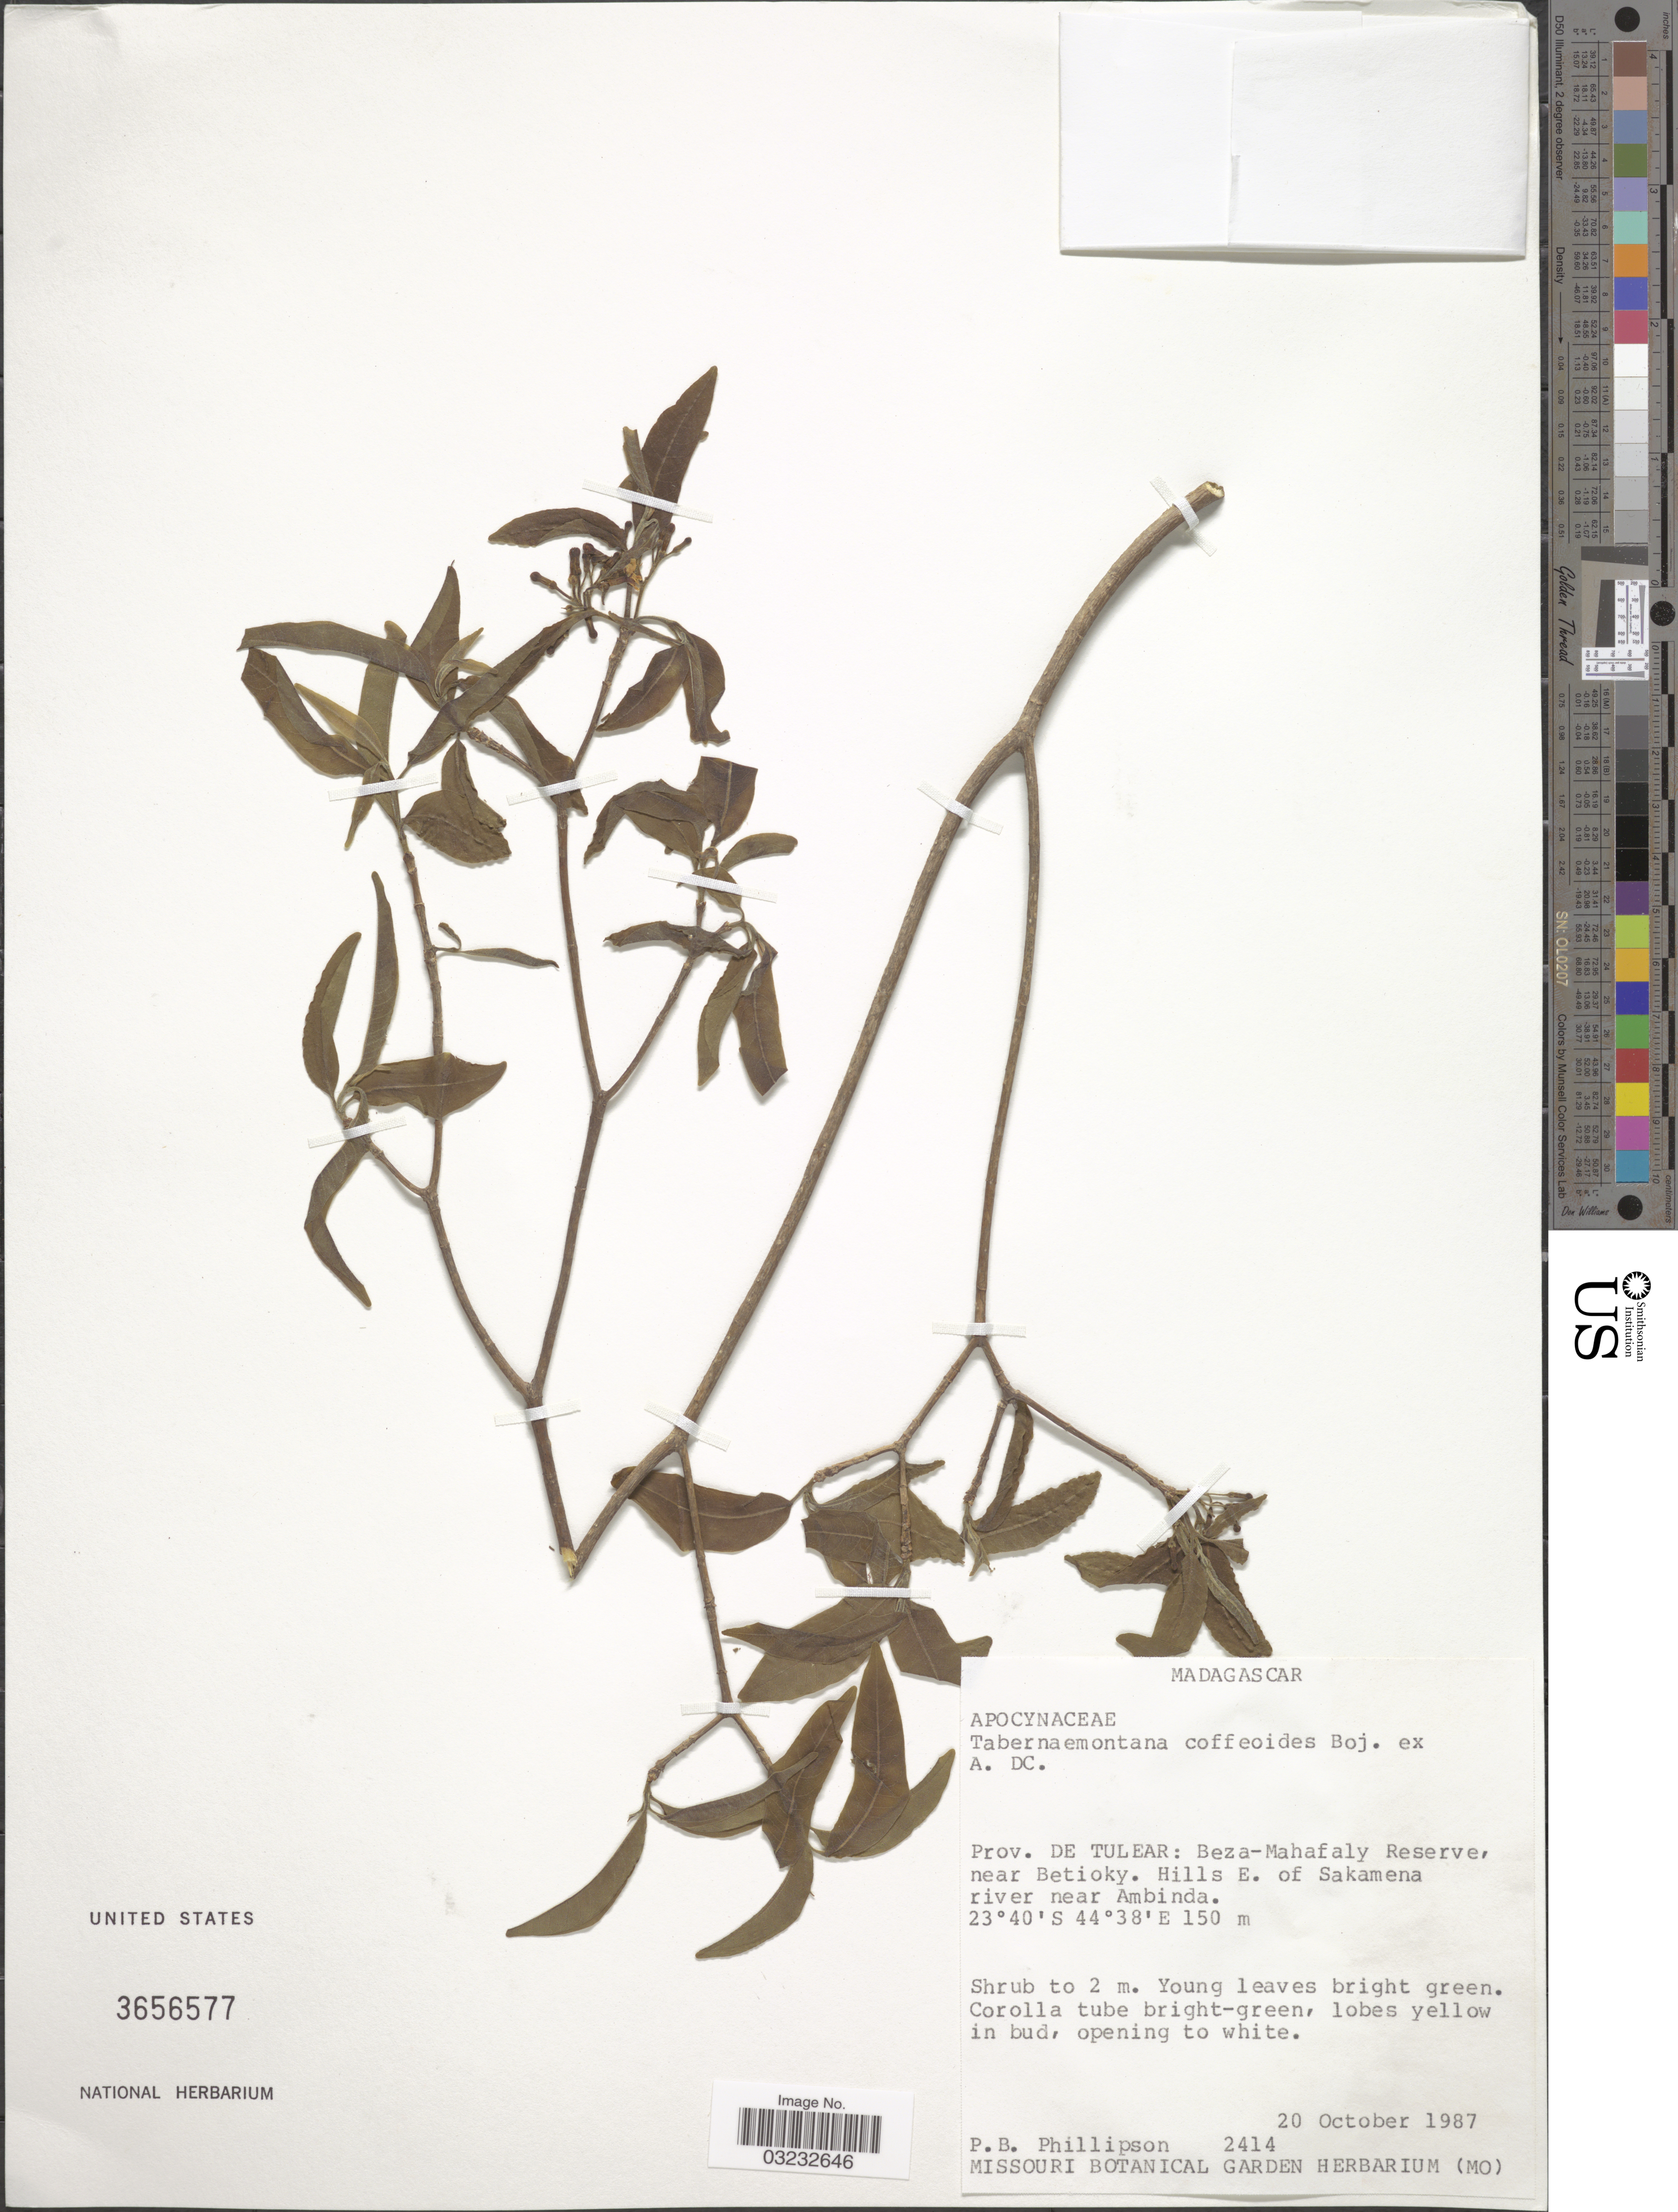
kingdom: Plantae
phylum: Tracheophyta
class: Magnoliopsida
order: Gentianales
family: Apocynaceae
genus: Tabernaemontana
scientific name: Tabernaemontana coffeoides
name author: Bojer ex A. DC.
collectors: P. B. Phillipson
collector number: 2414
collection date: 1987-10-20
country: Madagascar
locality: Prov. de Tulear: Beza-Mahafaly Reserve, near Betioky. Hills E. of Sakamena river near Ambinda.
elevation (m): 150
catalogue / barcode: US 3656577